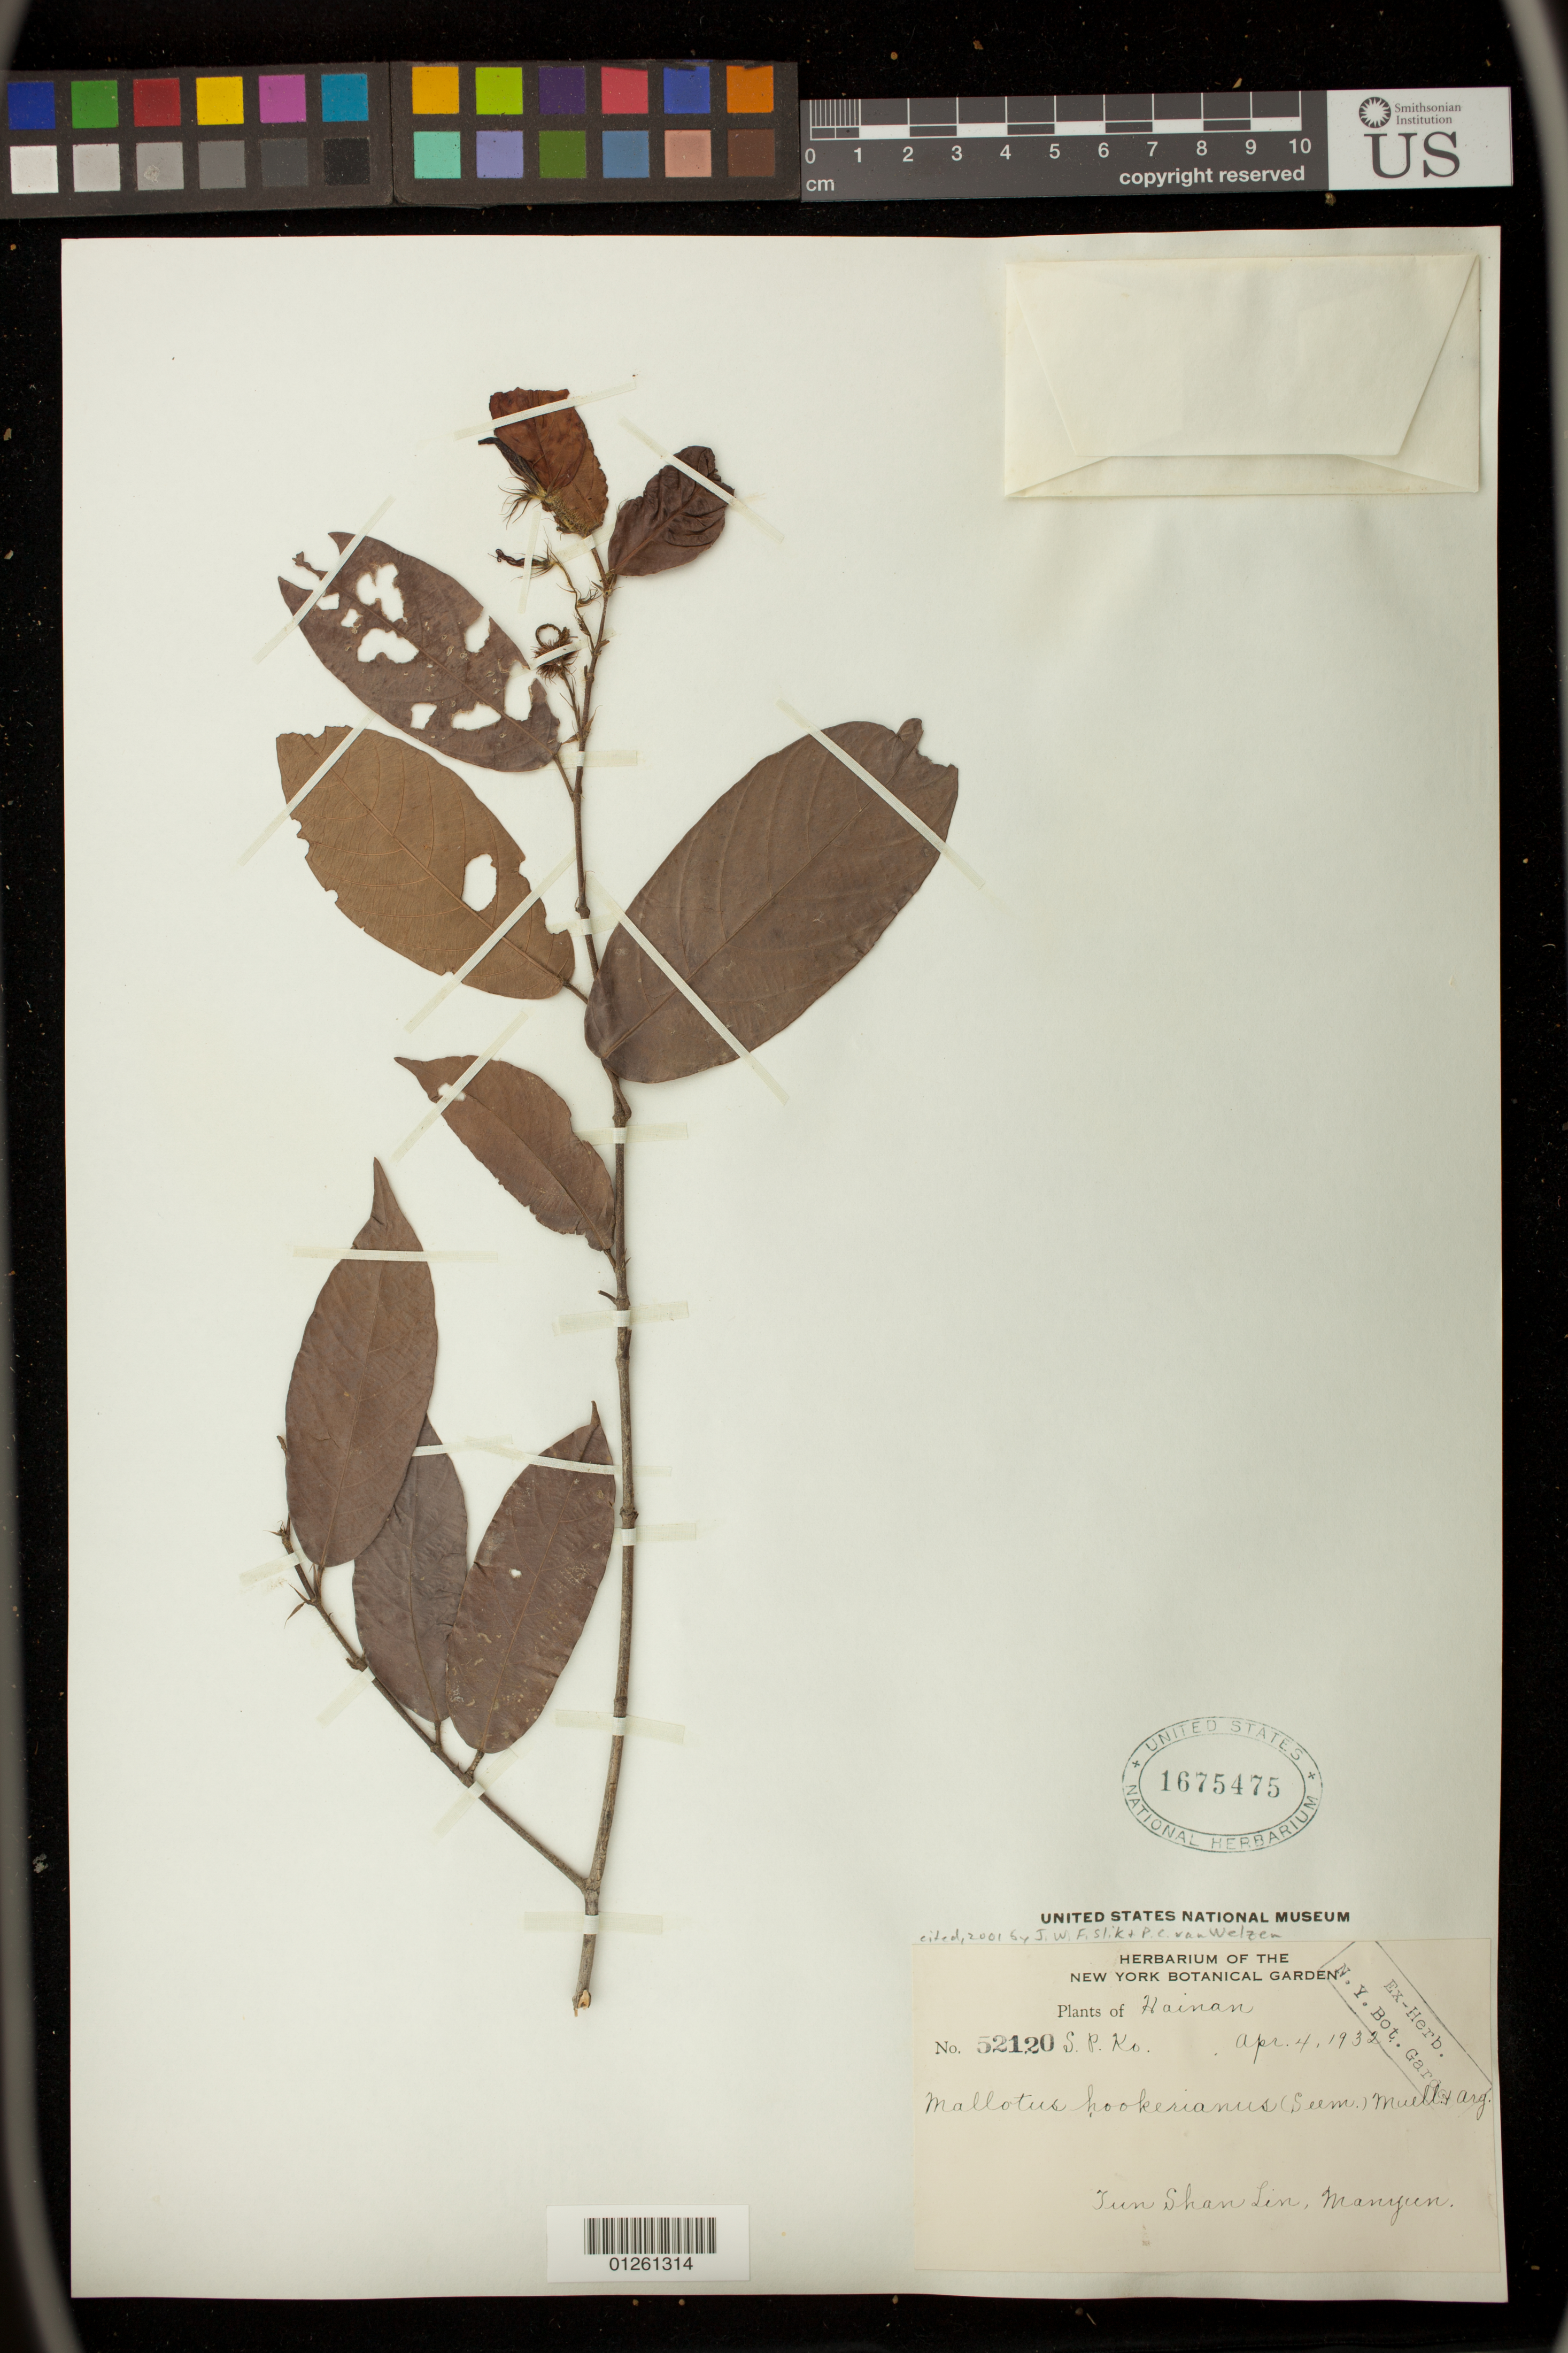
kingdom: Plantae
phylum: Tracheophyta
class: Magnoliopsida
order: Malpighiales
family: Euphorbiaceae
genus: Hancea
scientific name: Hancea hookeriana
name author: Seem.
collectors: S. P. Ko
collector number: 52120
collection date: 1932-04-04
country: China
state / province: Yunnan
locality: tun Shan Lin, Manyun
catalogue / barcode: US 1675475